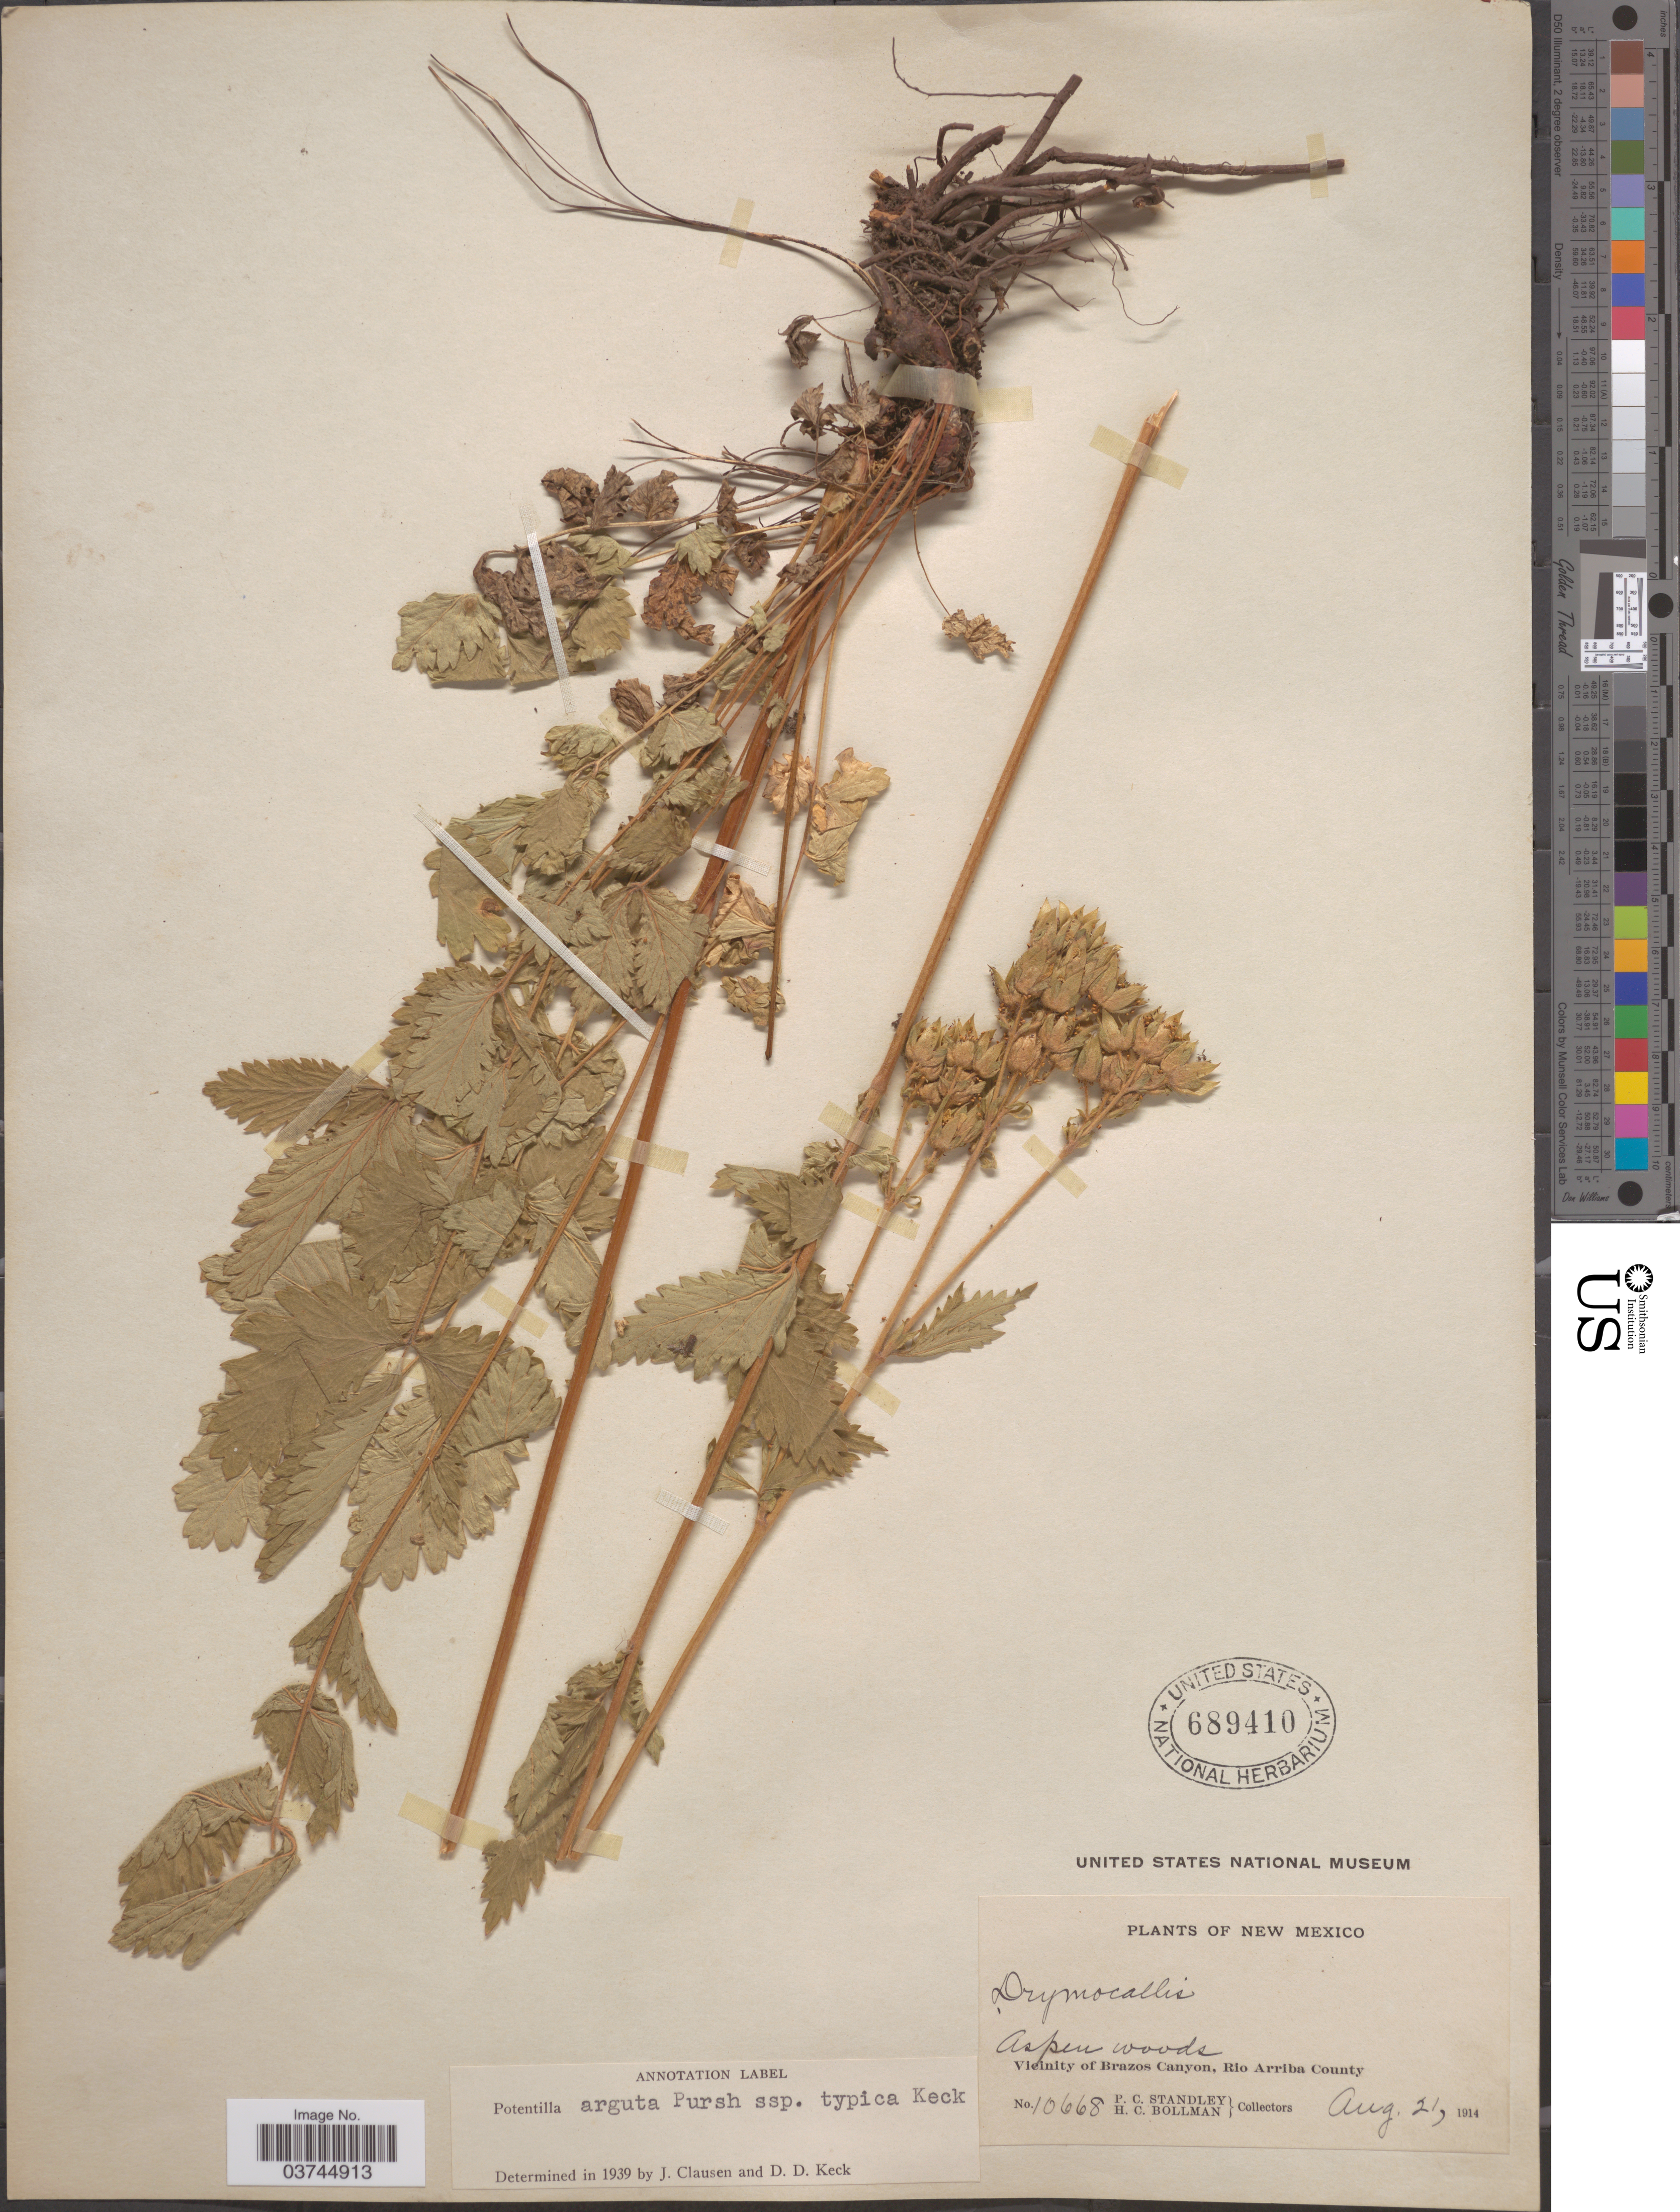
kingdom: Plantae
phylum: Tracheophyta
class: Magnoliopsida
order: Rosales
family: Rosaceae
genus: Drymocallis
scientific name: Drymocallis arguta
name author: (Pursh) Rydb.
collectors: P. C. Standley & H. C. Bollman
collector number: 10668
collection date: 1914-08-21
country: United States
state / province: New Mexico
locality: Aspen woods. Vicinity of Brazos Canyon, Rio Arriba County.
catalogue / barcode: US 689410